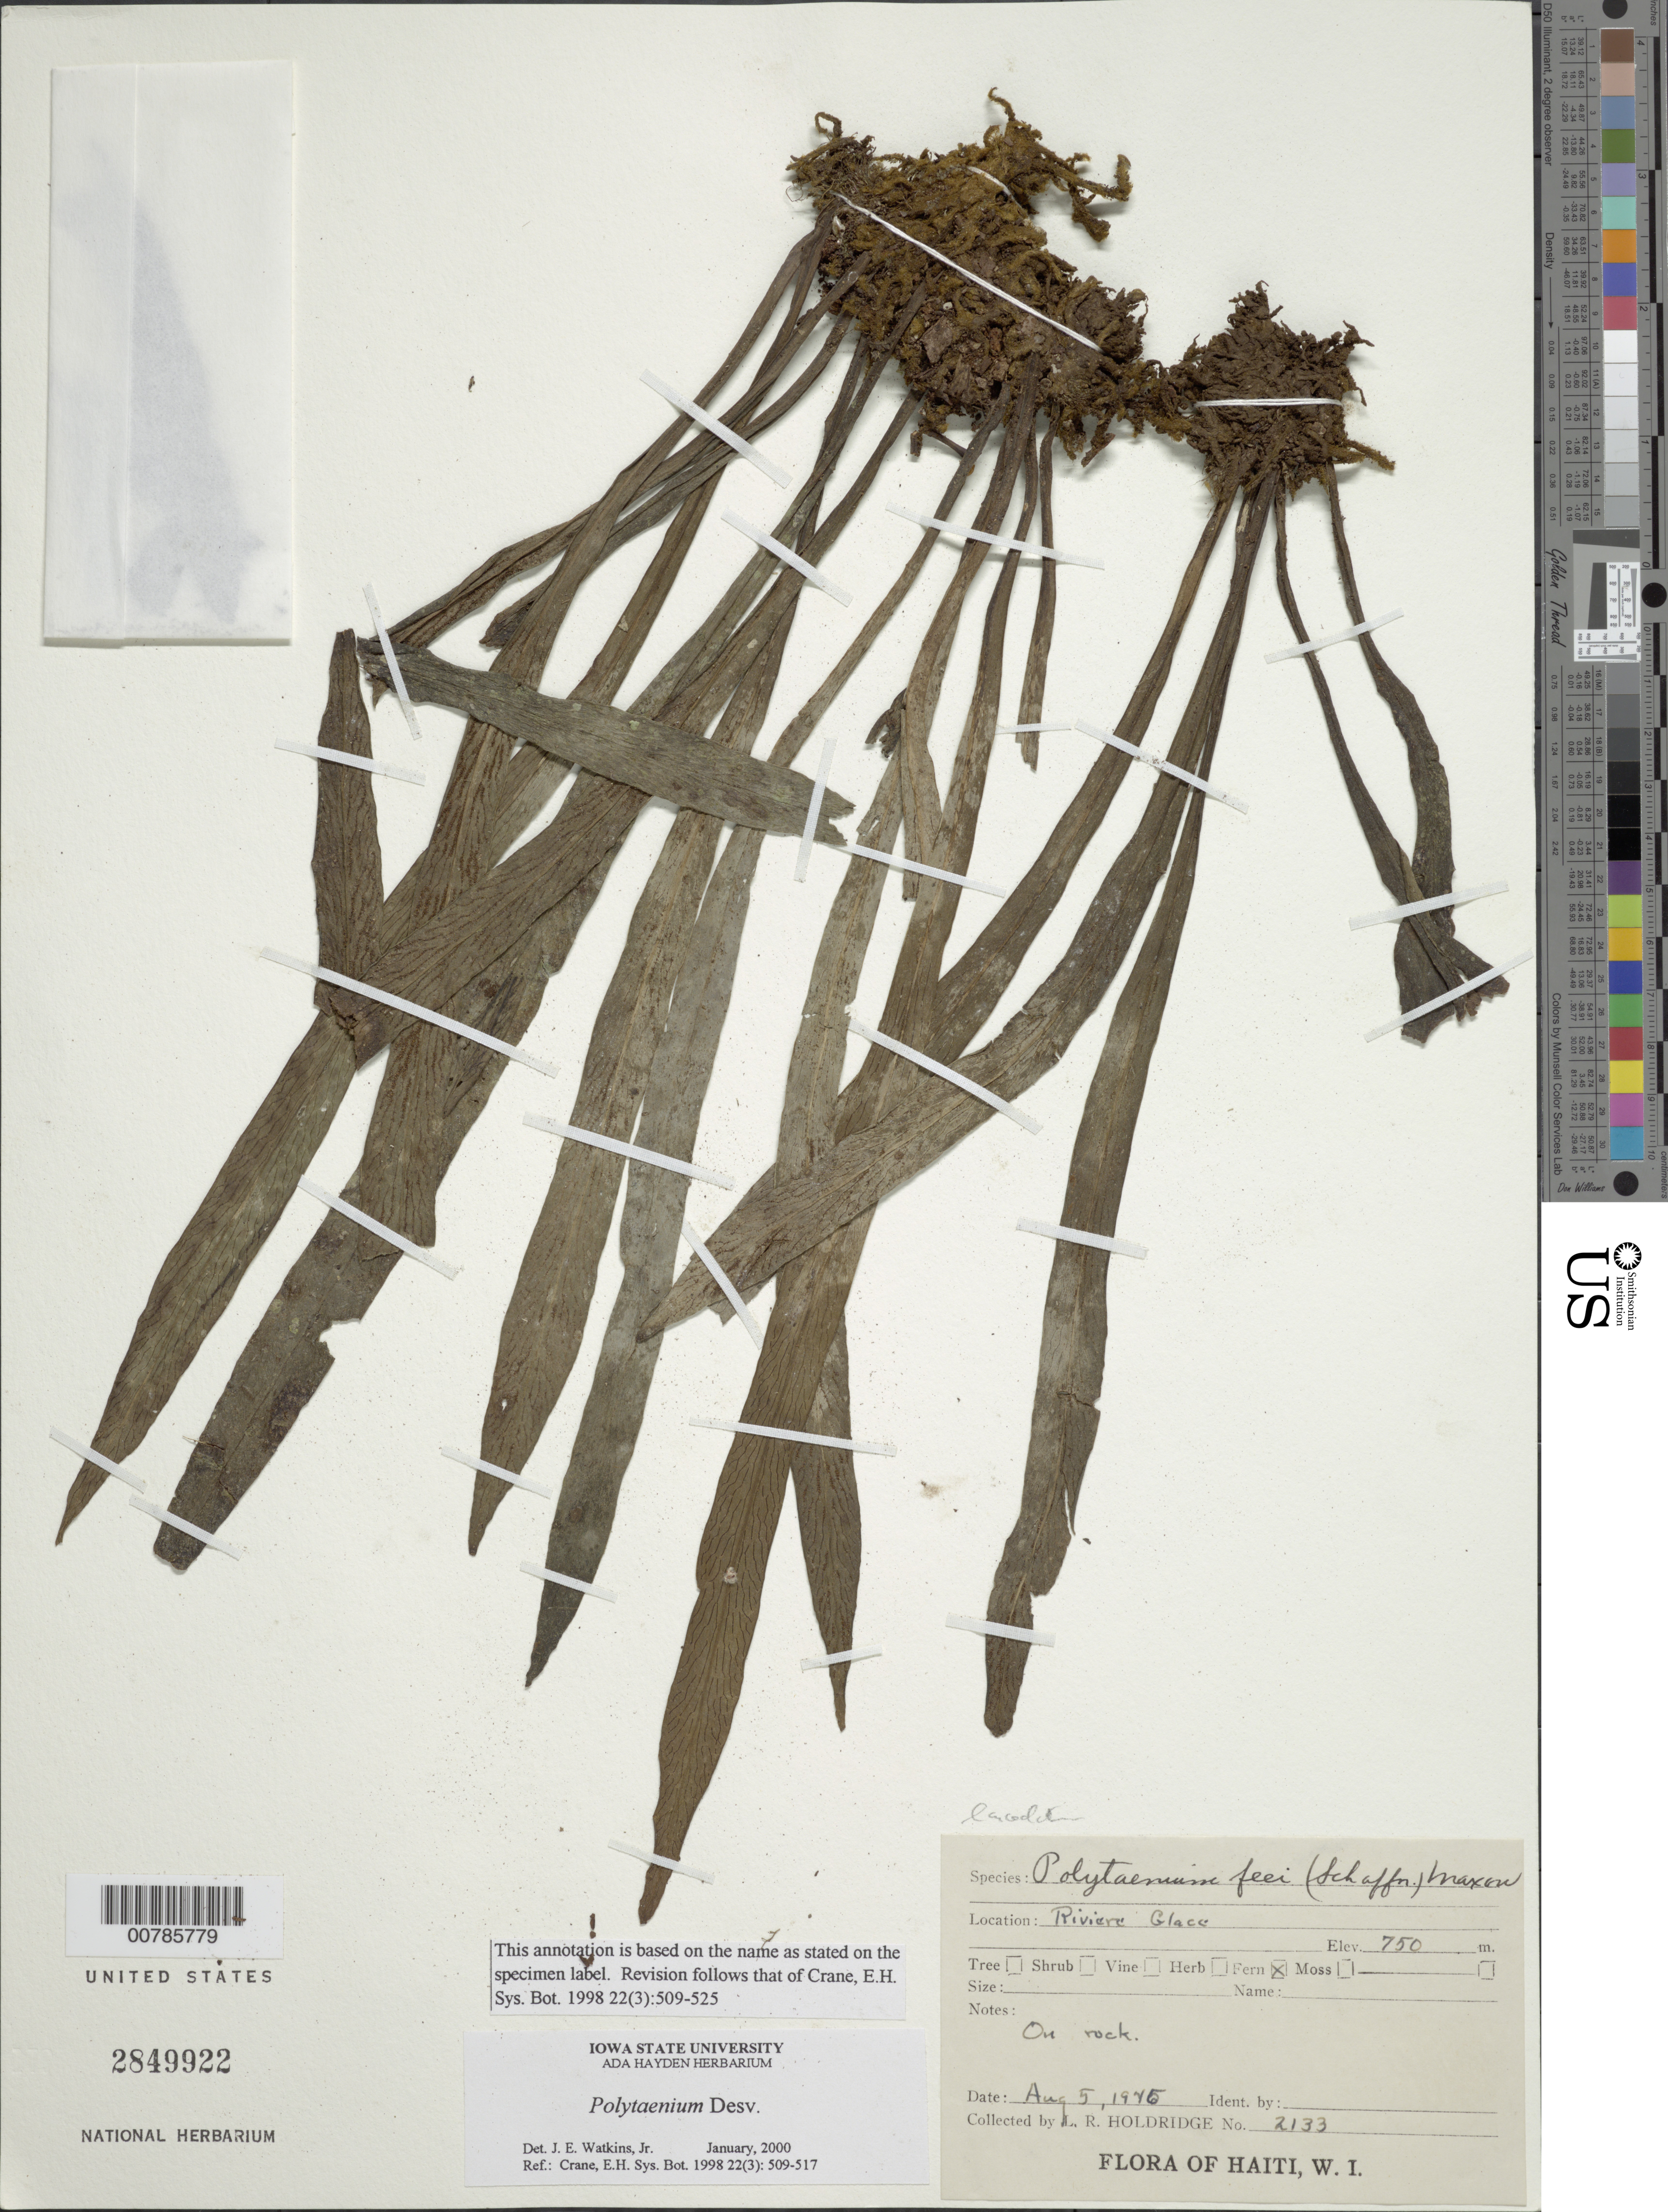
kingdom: Plantae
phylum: Tracheophyta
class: Polypodiopsida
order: Polypodiales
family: Pteridaceae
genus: Polytaenium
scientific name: Polytaenium lanceolatum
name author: (L.) Desv.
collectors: L. Holdridge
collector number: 2133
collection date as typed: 05 Aug 1945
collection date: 1945-08-05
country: Haiti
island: Hispaniola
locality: Riviere Glace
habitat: On rock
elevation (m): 750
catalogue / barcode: US 2849922